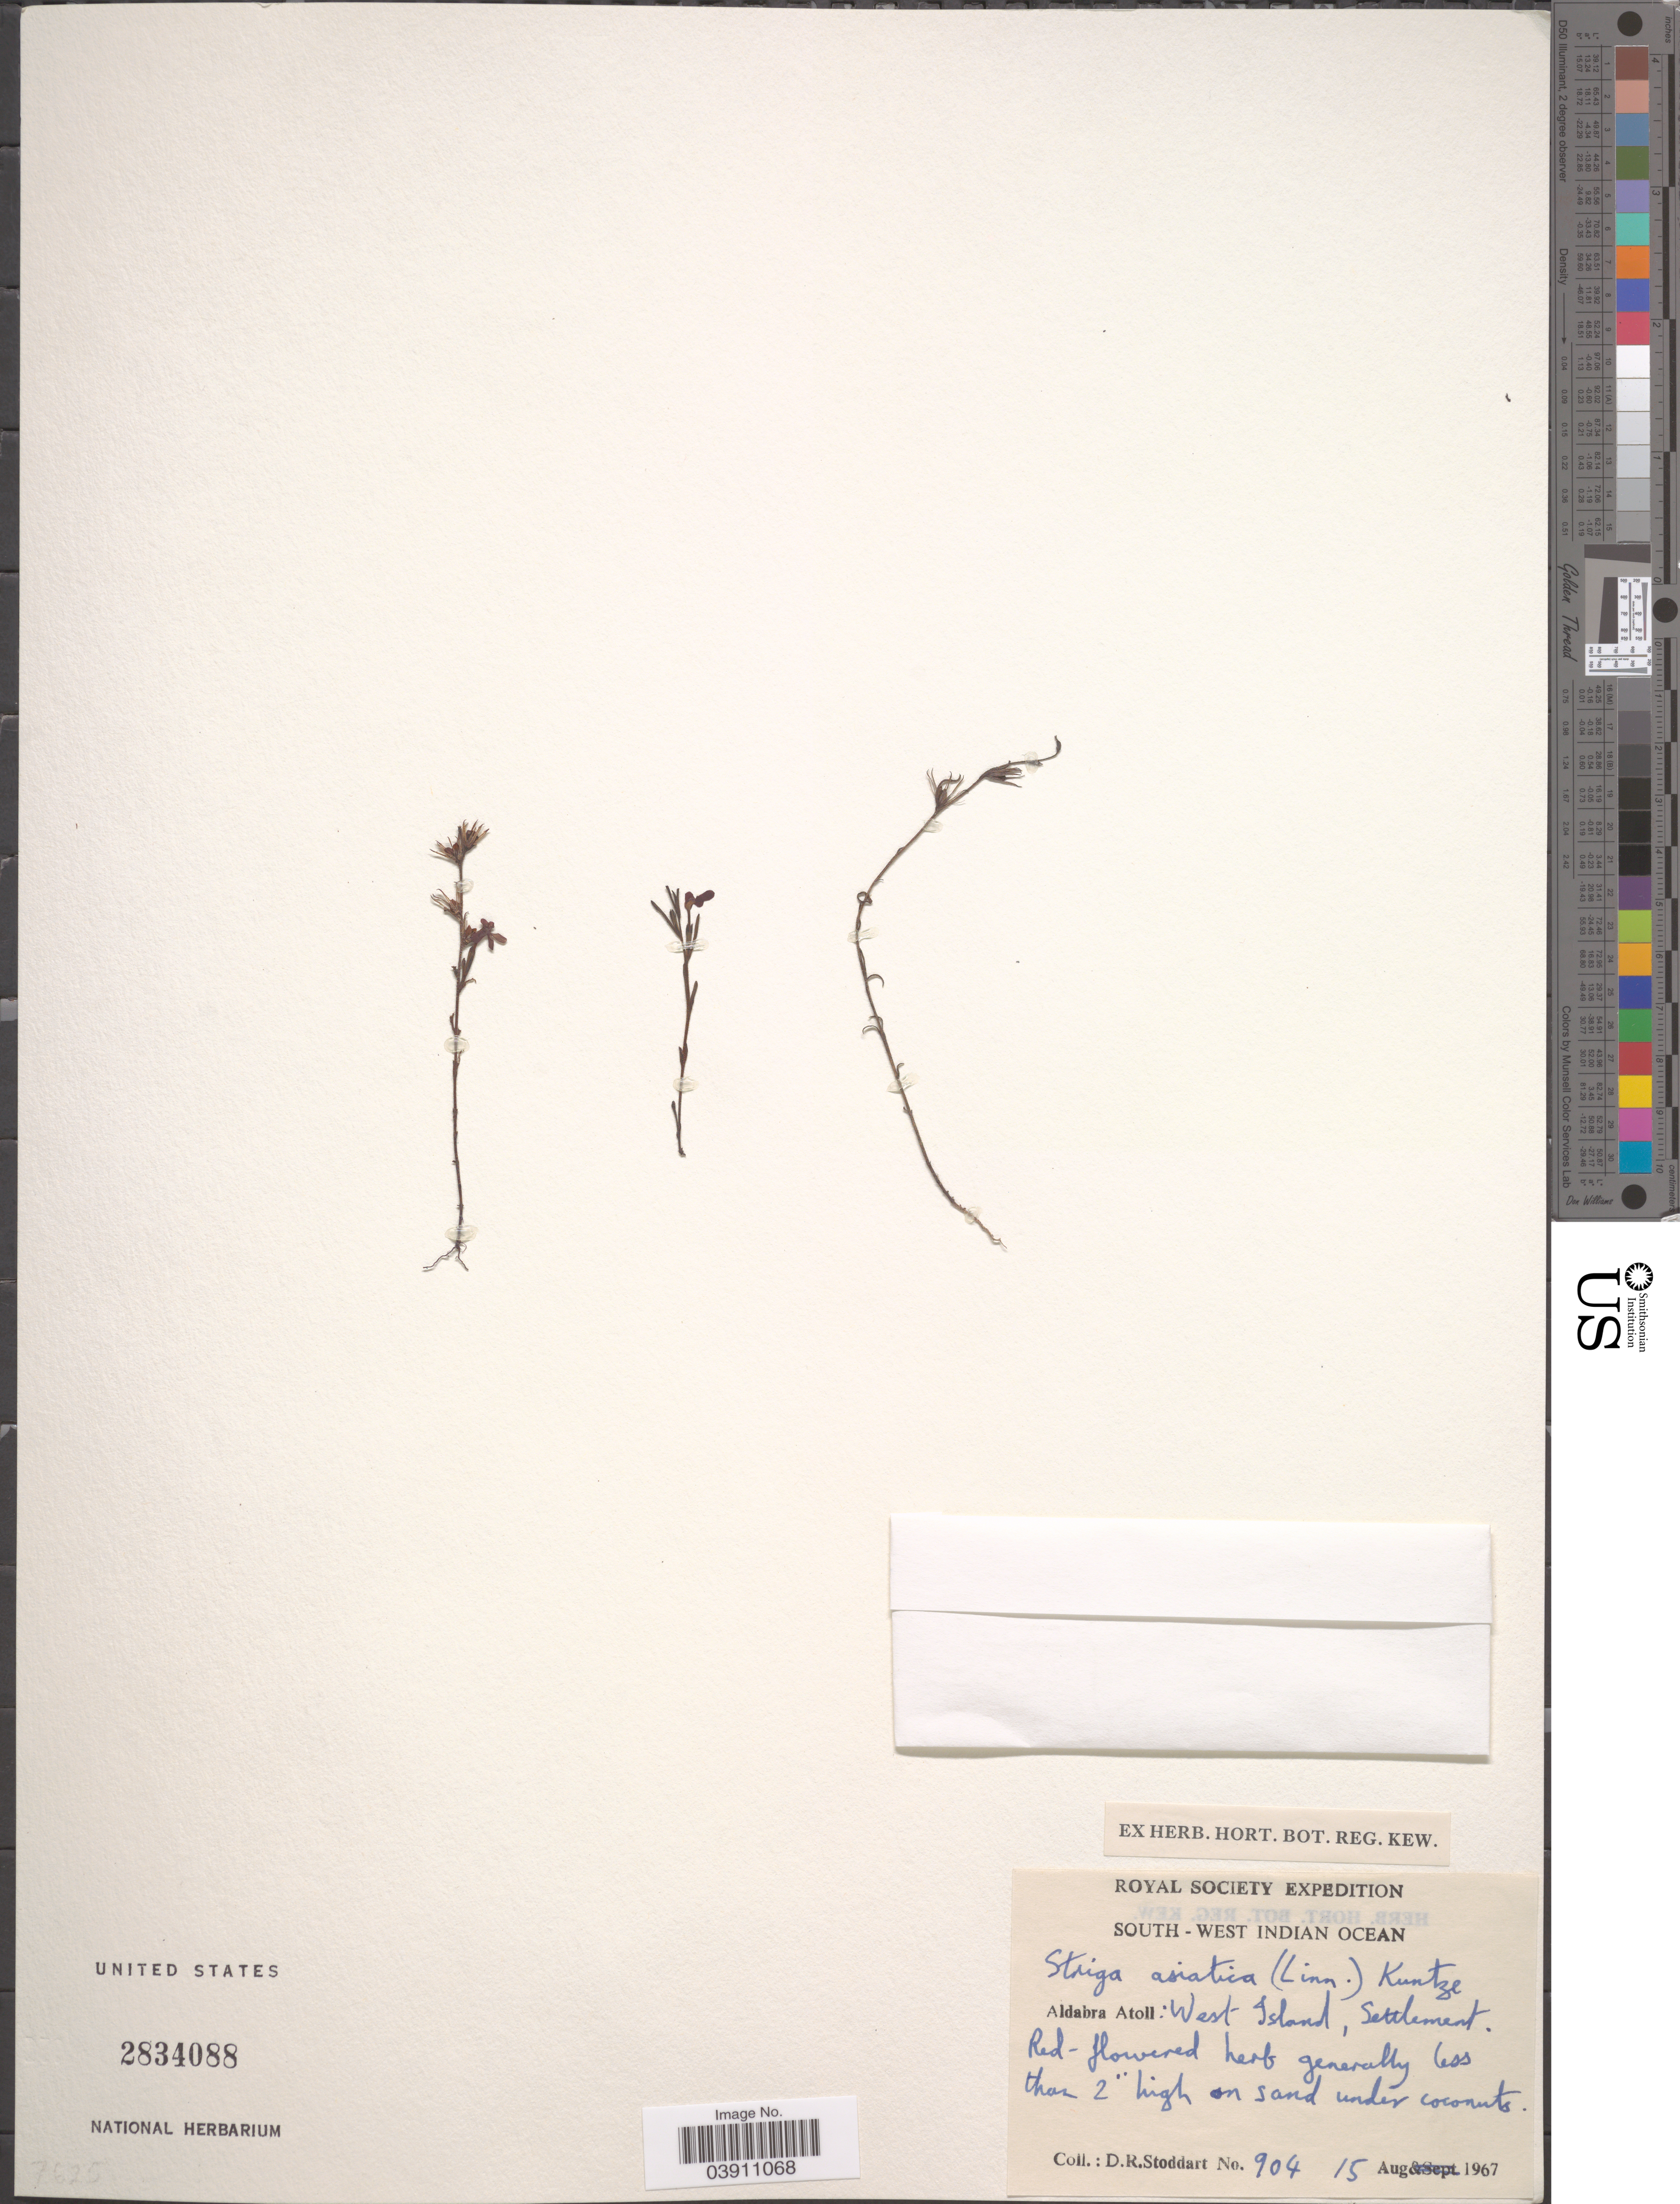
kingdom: Plantae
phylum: Tracheophyta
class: Magnoliopsida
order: Lamiales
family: Orobanchaceae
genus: Striga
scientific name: Striga asiatica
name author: (L.) Kuntze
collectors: D. R. Stoddart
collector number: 904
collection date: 1967-08-15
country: Seychelles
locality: South-West Indian Ocean. Aldabra Atoll: West Island, Settlement.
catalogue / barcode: US 2834088